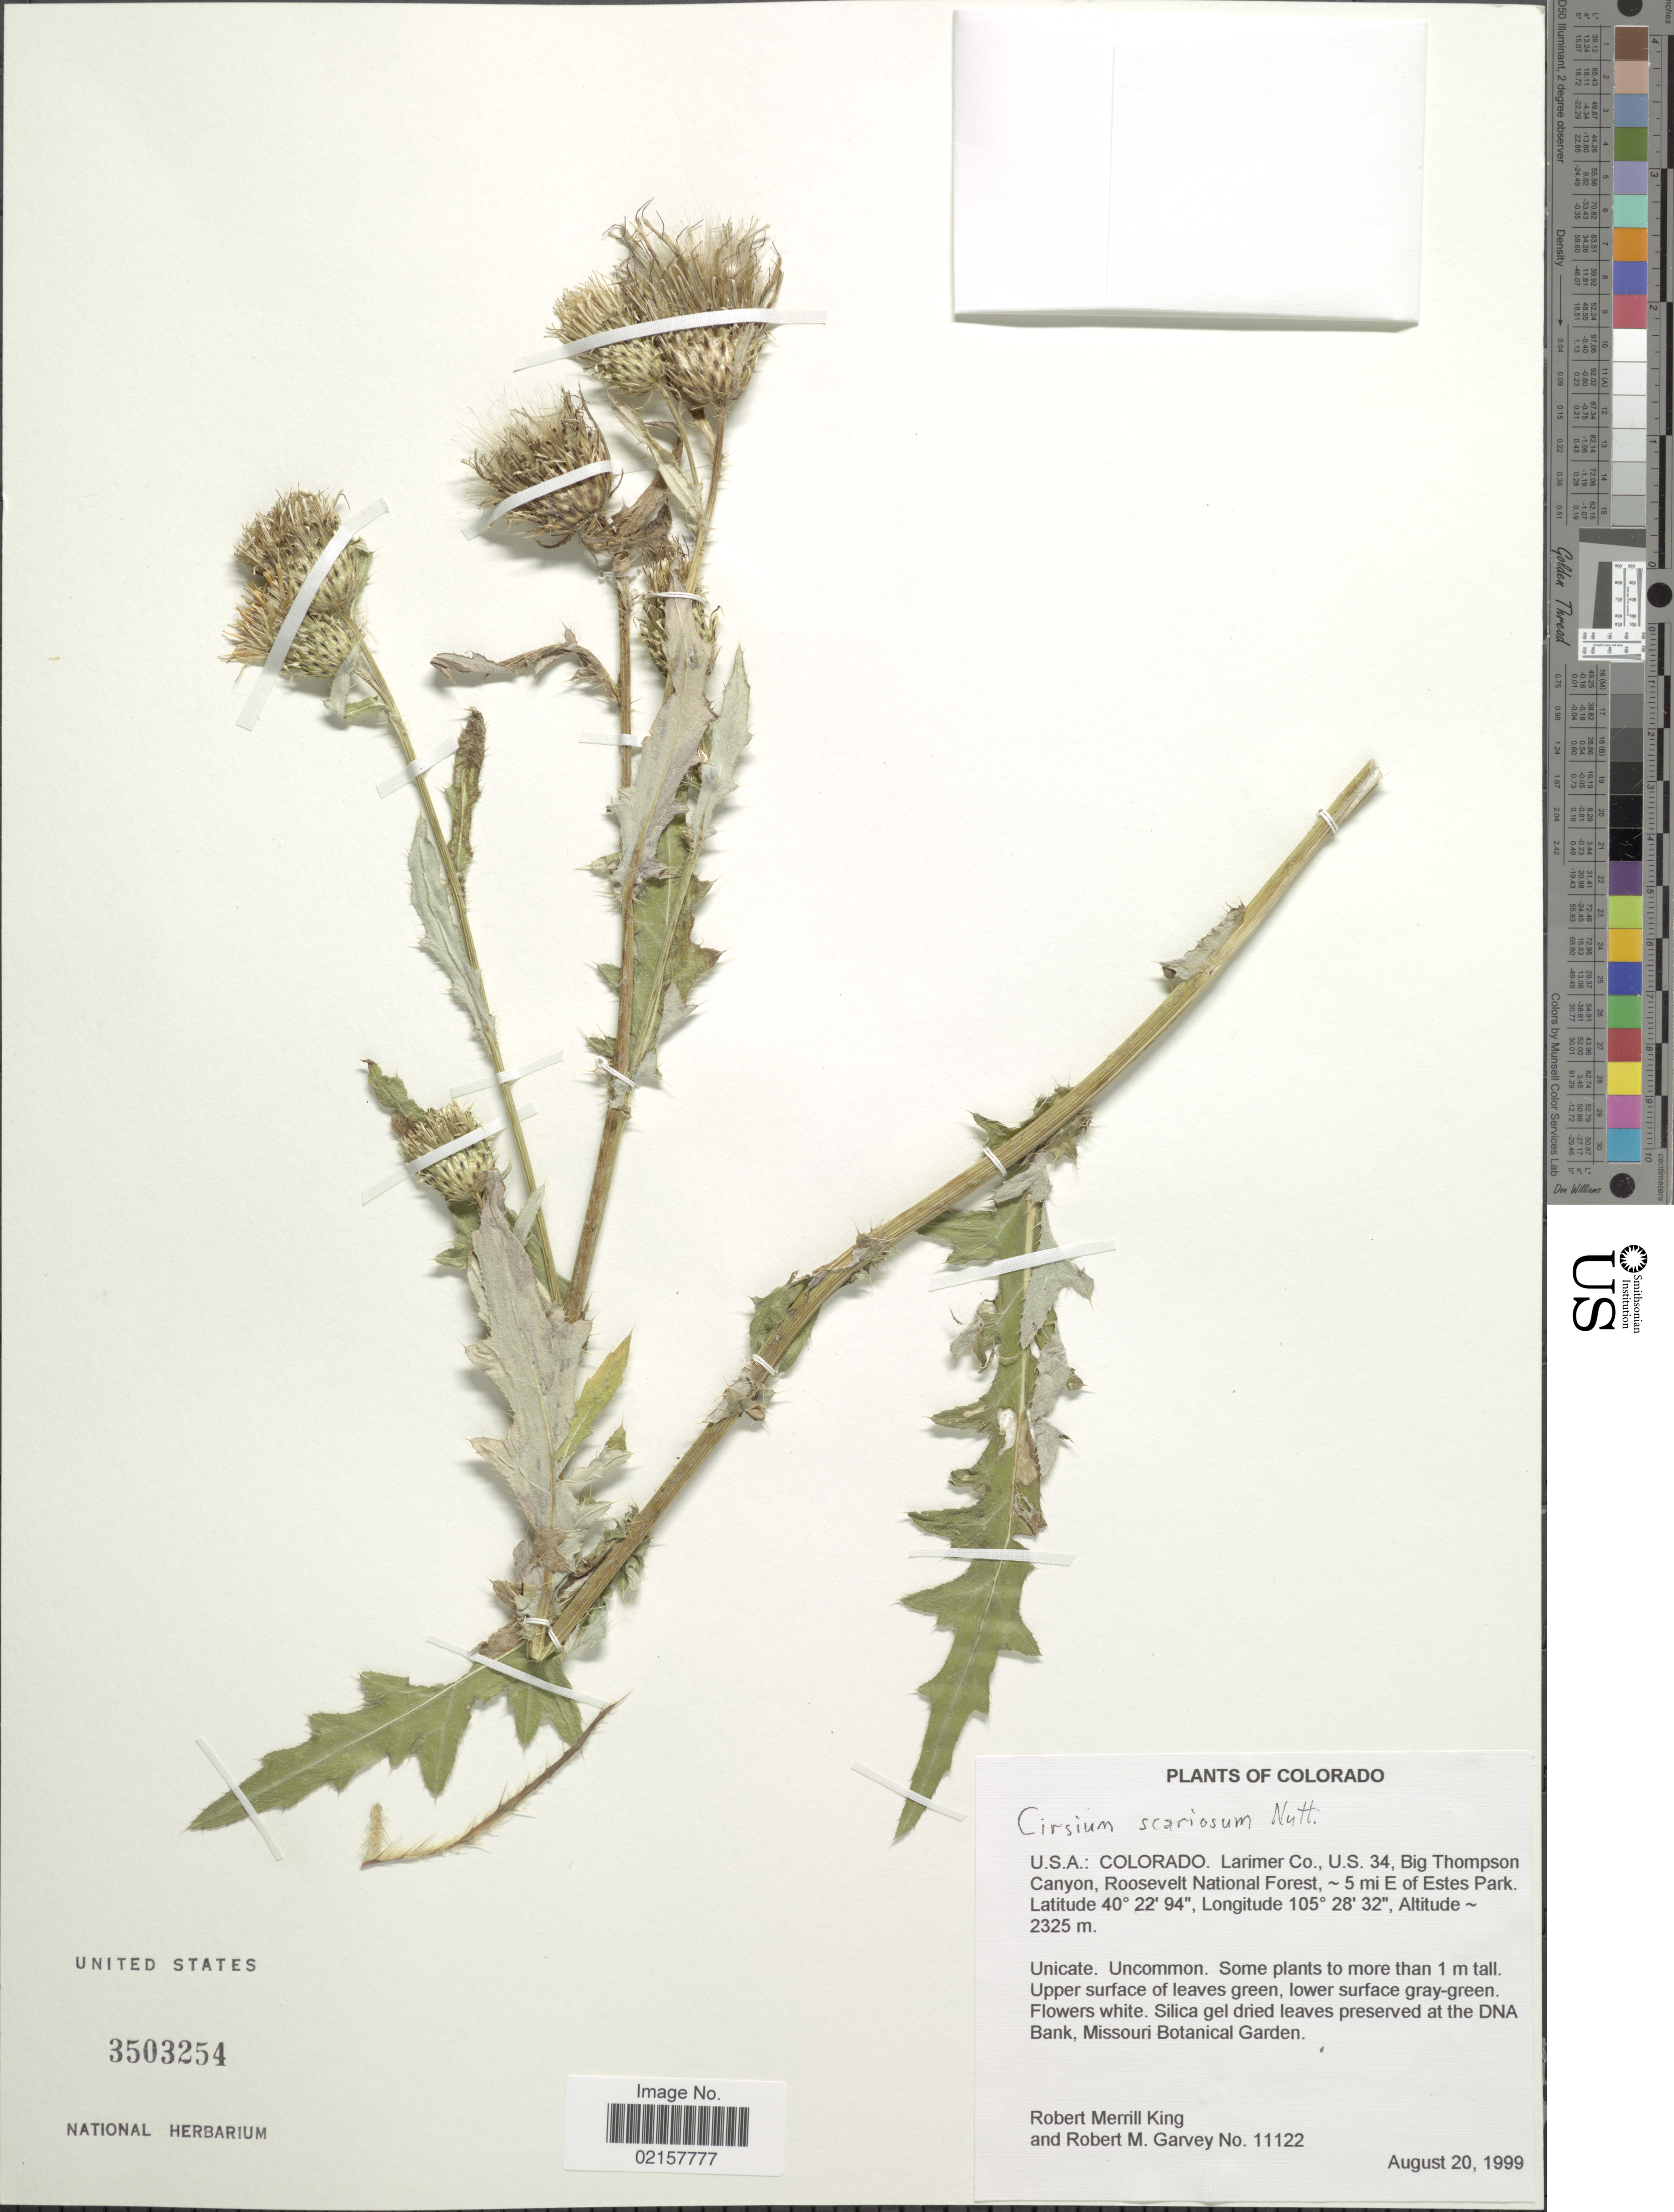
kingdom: Plantae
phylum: Tracheophyta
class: Magnoliopsida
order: Asterales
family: Asteraceae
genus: Cirsium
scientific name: Cirsium clavatum var. americanum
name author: (A. Gray) D.J. Keil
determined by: Ackerfield, Jennifer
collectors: R. M. King & R. Garvey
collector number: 11122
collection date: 1999-08-20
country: United States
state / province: Colorado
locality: Larimer Co., U.S. 34, Big Thompson Canyon, Roosevelt National Forest, :5 mi E of Estes Park.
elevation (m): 2325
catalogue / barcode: US 3503254